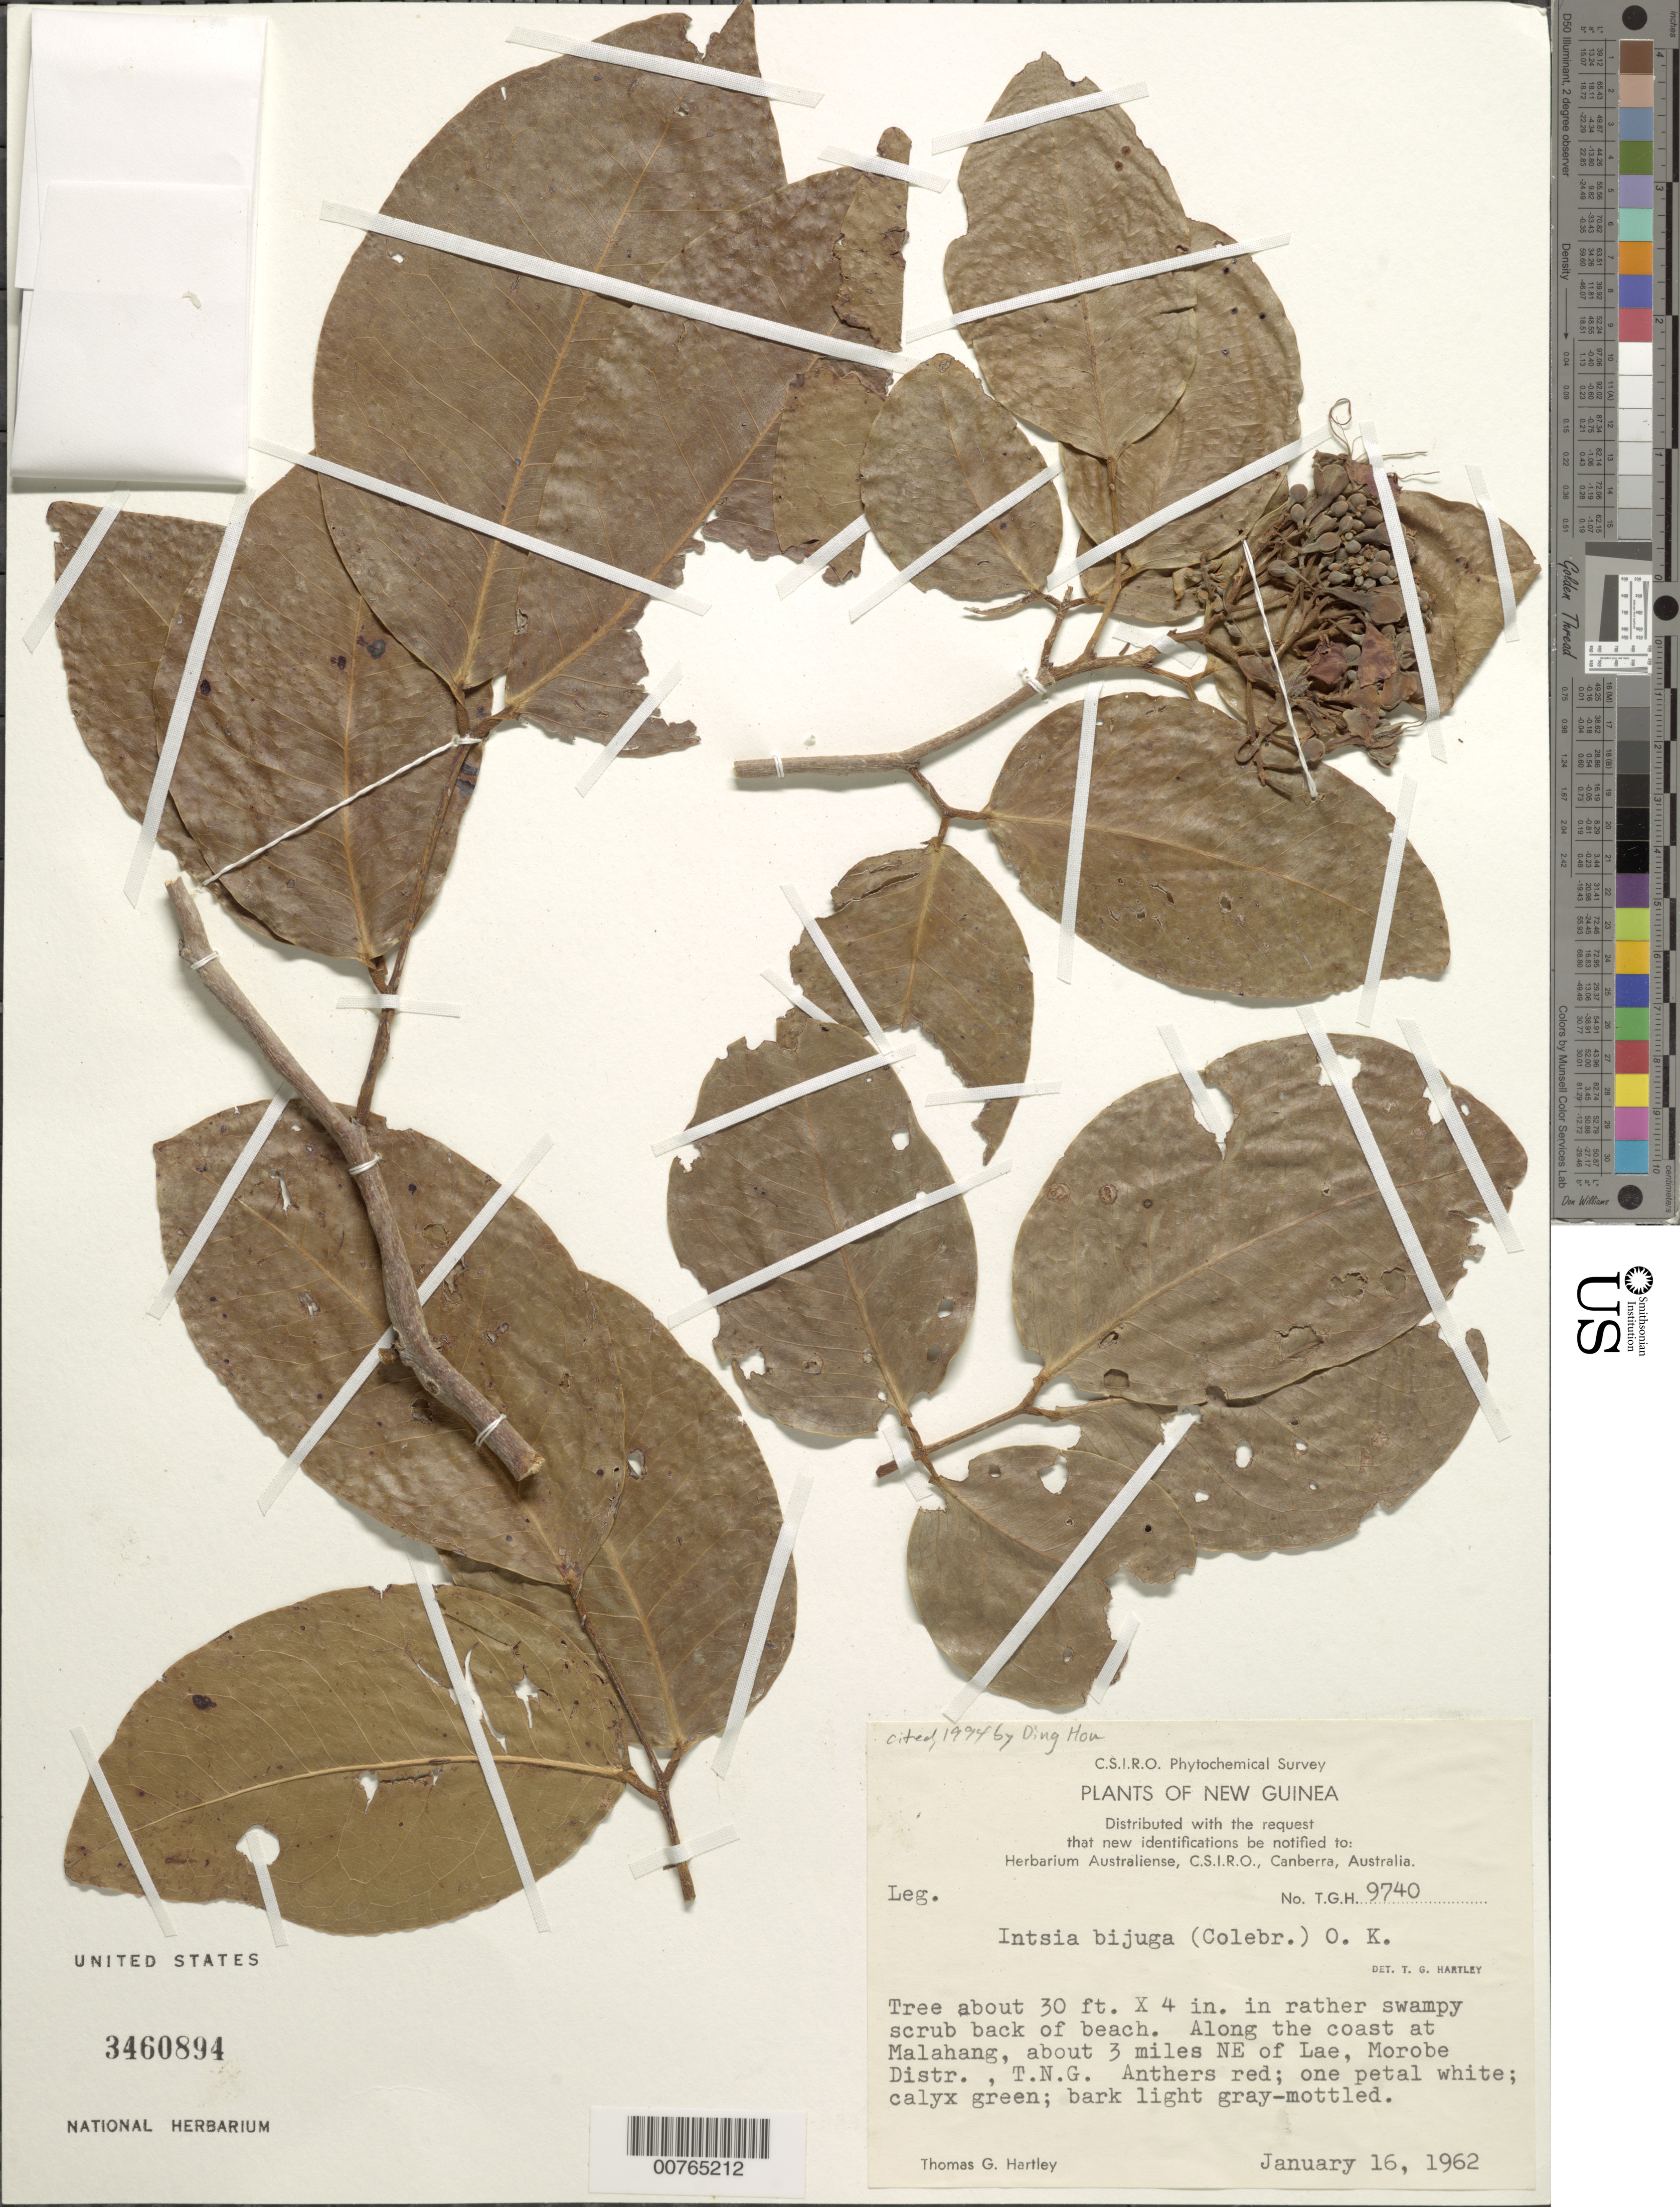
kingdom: Plantae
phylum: Tracheophyta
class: Magnoliopsida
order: Fabales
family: Fabaceae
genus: Intsia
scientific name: Intsia bijuga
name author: (Colebr.) Kuntze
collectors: T. G. Hartley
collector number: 9740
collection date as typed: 16 Jan 1962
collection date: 1962-01-16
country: Papua New Guinea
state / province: Morobe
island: New Guinea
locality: Malahang, NE of Lae.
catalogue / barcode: US 3460894